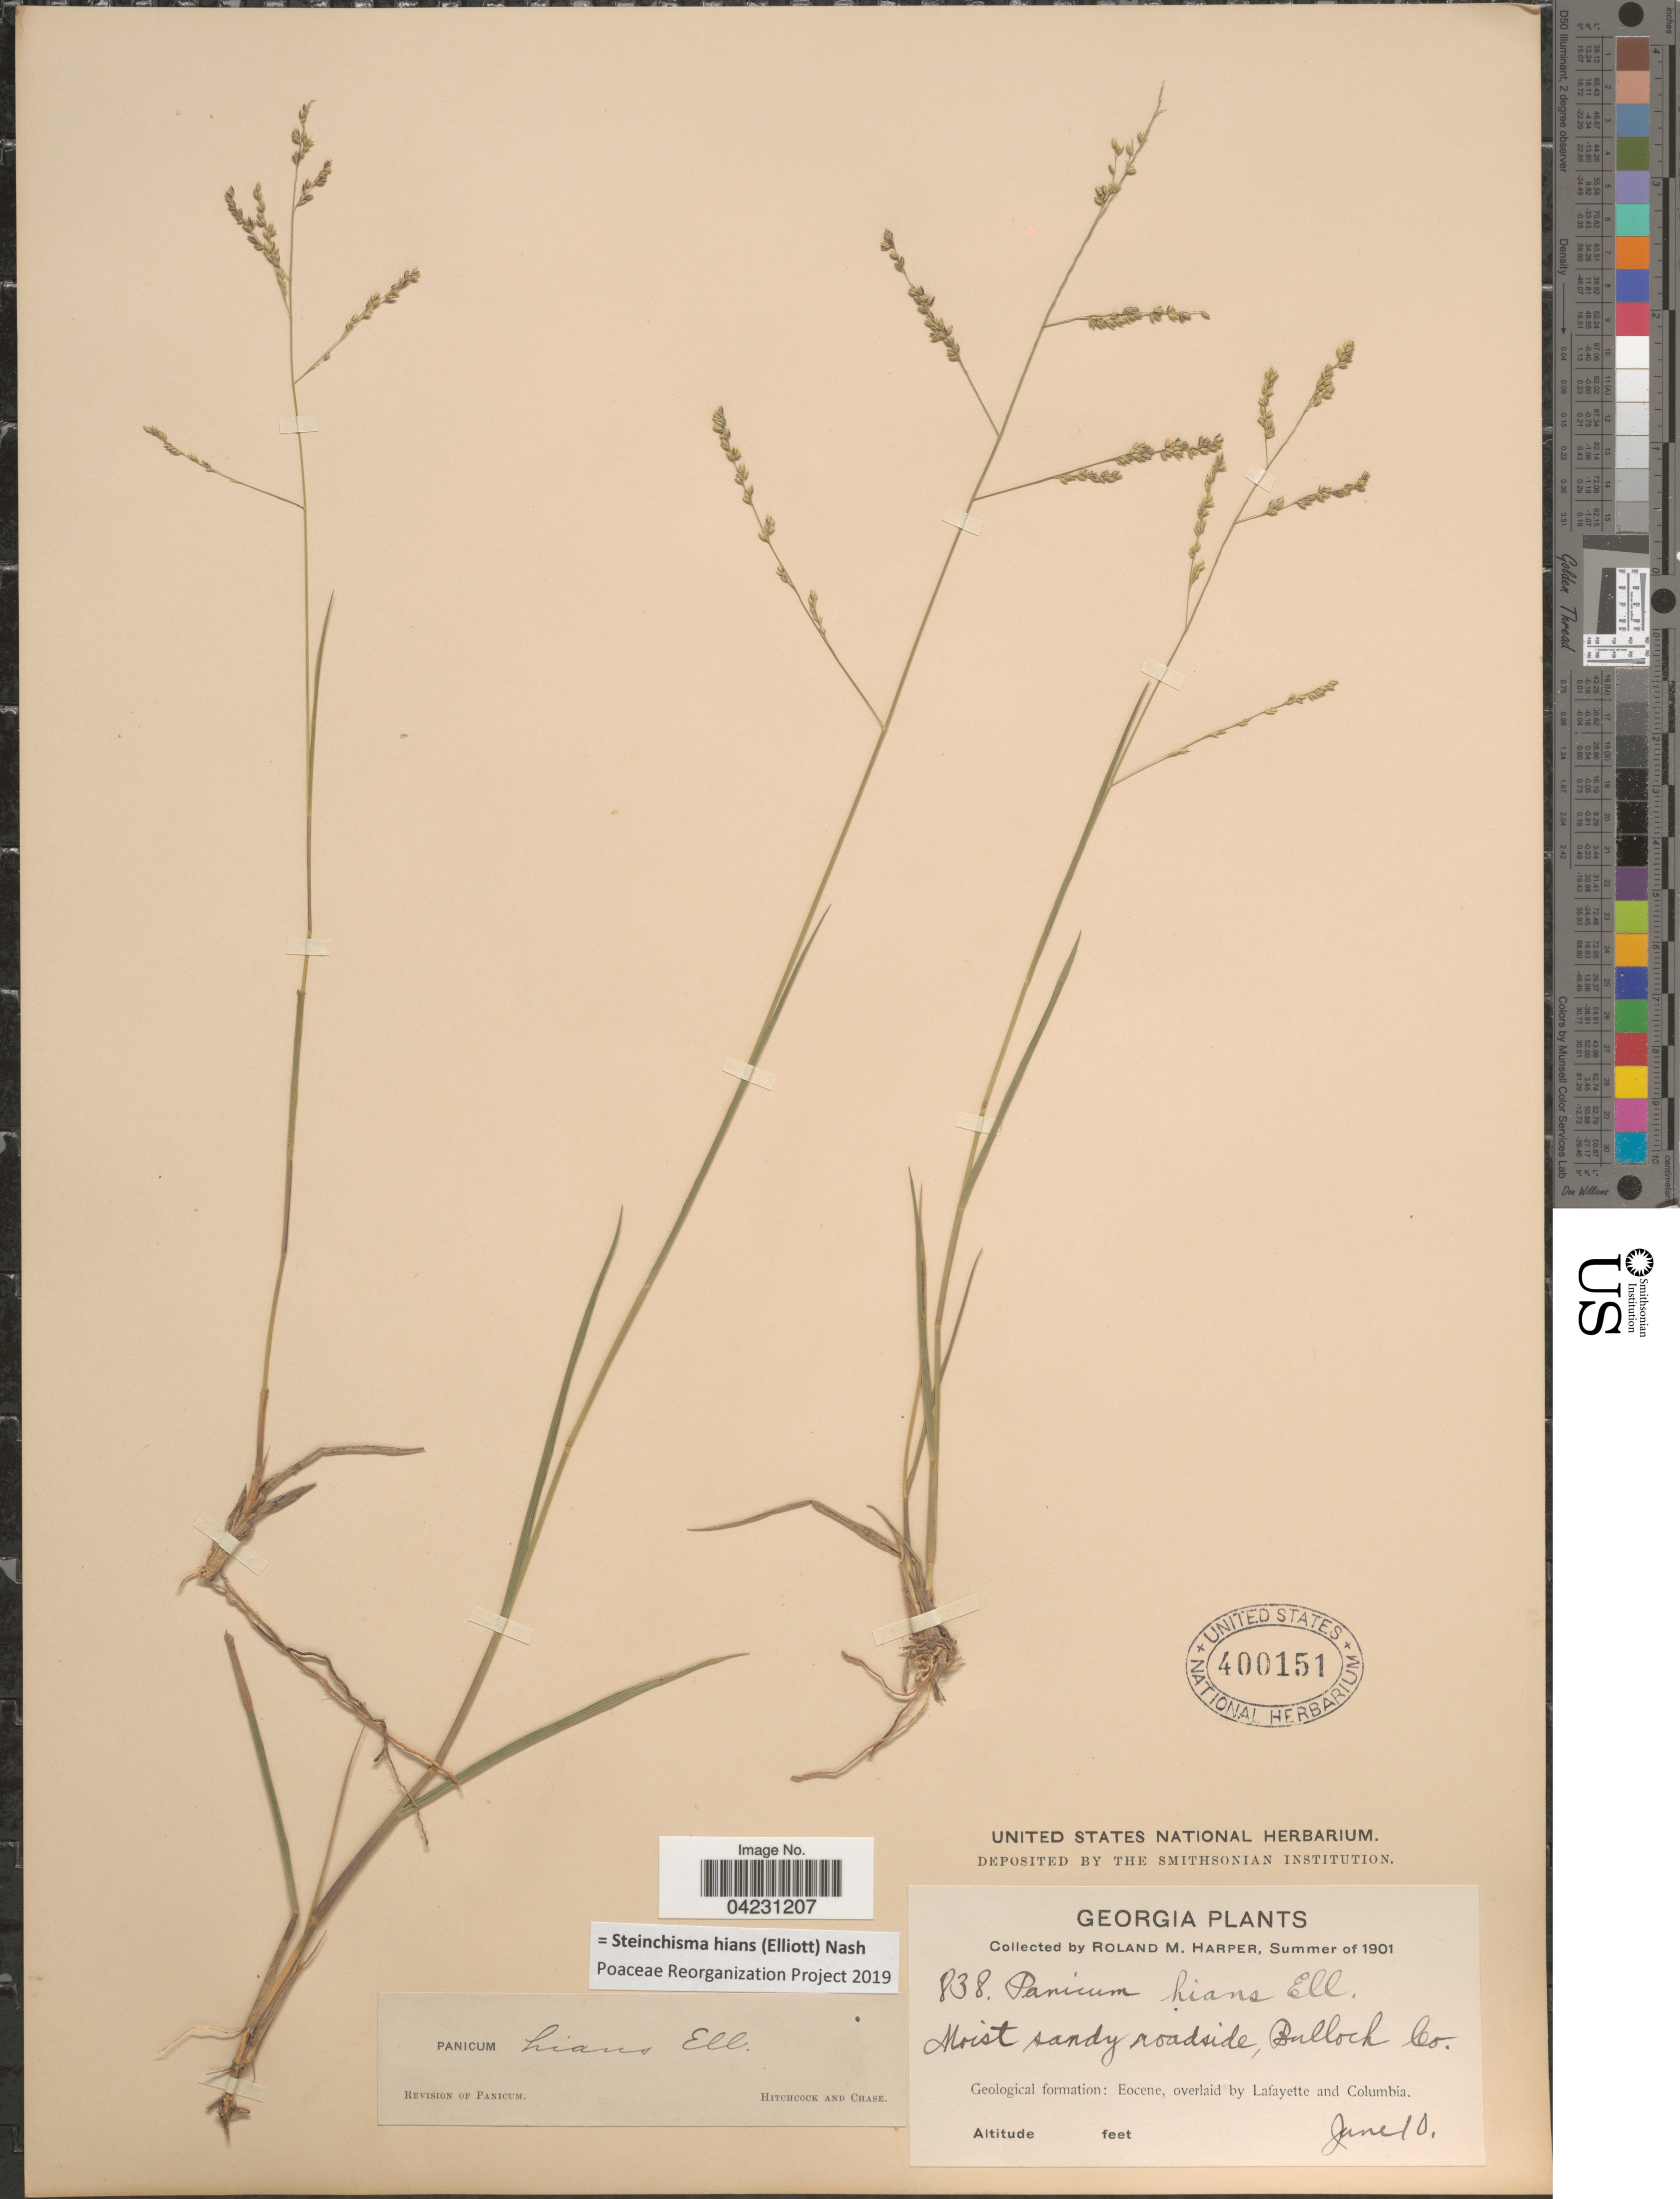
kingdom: Plantae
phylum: Tracheophyta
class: Liliopsida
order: Poales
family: Poaceae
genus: Steinchisma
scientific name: Steinchisma hians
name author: (Elliott) Nash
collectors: R. M. Harper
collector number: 838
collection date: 1901-06-10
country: United States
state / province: Georgia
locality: Moist sandy roadside, Bullock Co. Geological formation: Eocene, overlaid by Lafayette and Columbia.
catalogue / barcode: US 400151